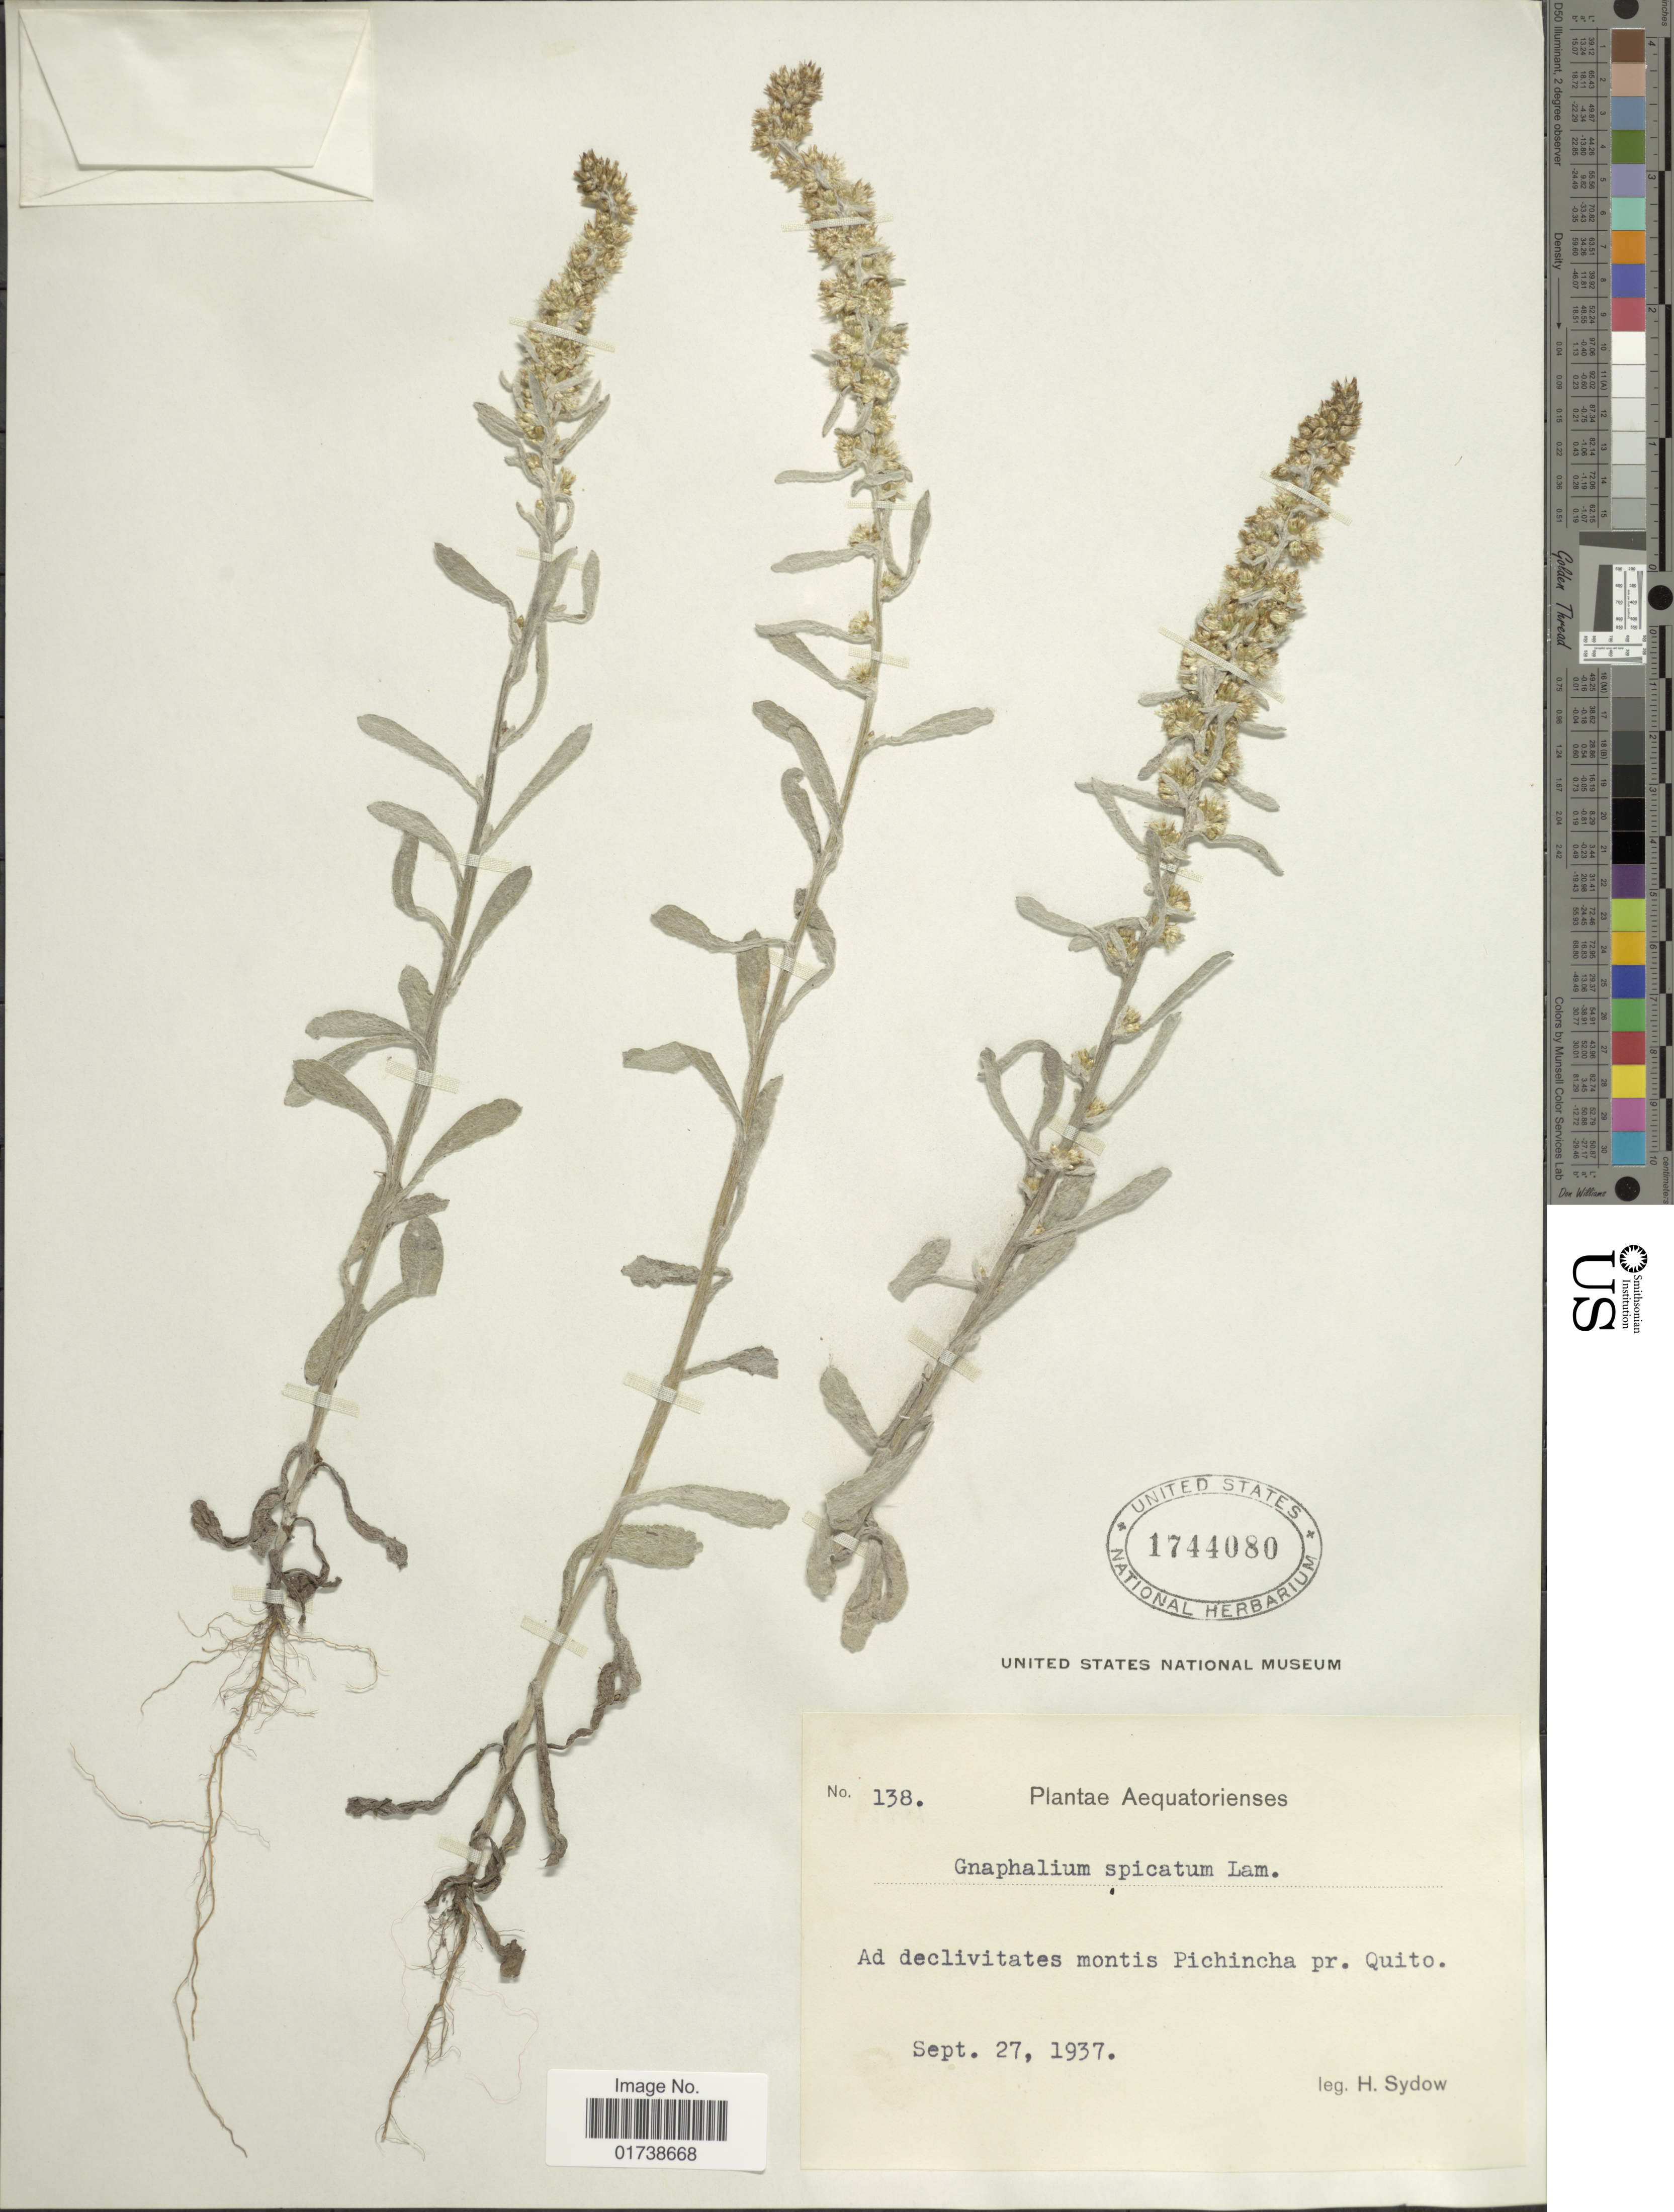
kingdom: Plantae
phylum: Tracheophyta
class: Magnoliopsida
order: Asterales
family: Asteraceae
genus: Gamochaeta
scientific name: Gamochaeta spicata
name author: (Lam.) Cabrera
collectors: H. Sydow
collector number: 138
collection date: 1937-09-27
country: Ecuador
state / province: Pichincha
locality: Aequatorienses, ad declivitates montis Pichincha pr. Quito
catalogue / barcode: US 1744080